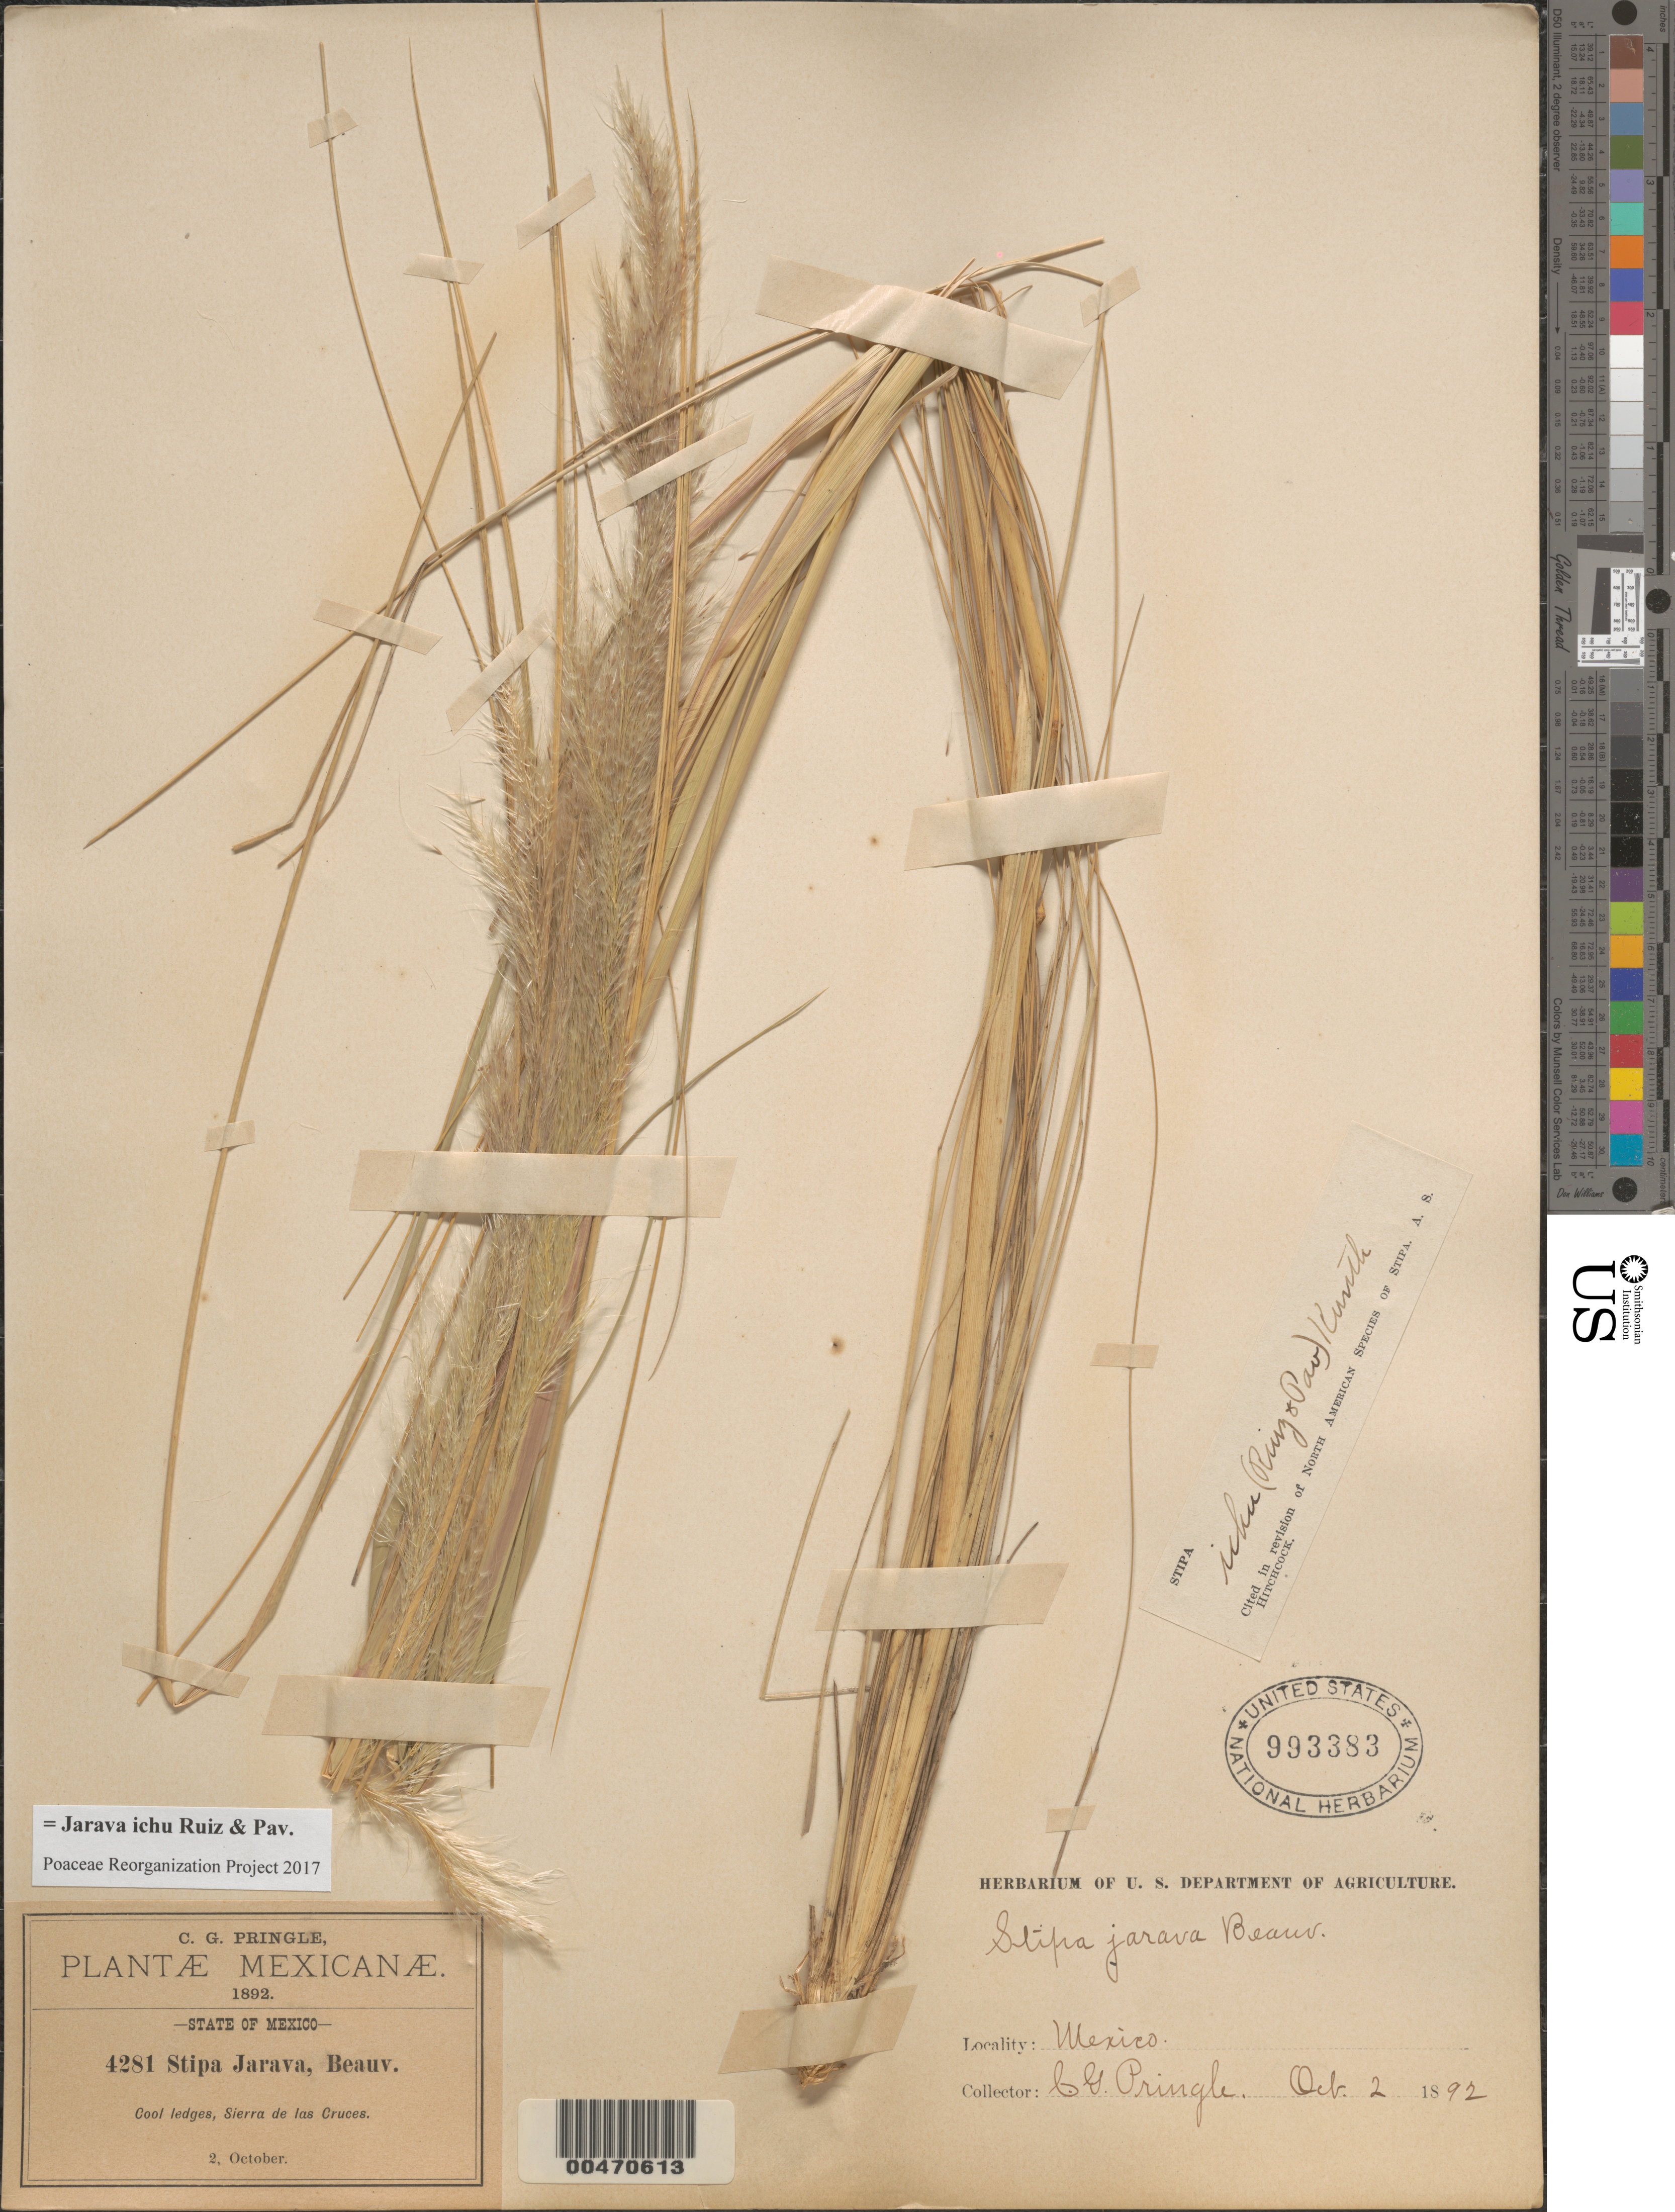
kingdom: Plantae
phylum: Tracheophyta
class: Liliopsida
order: Poales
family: Poaceae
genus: Jarava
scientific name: Jarava ichu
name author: Ruiz & Pav.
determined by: Poaceae Reorganization Project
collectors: C. G. Pringle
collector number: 4281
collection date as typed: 2 Oct 1892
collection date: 1892-10-02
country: Mexico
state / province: México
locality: Sierra de las Cruces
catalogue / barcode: US 993383